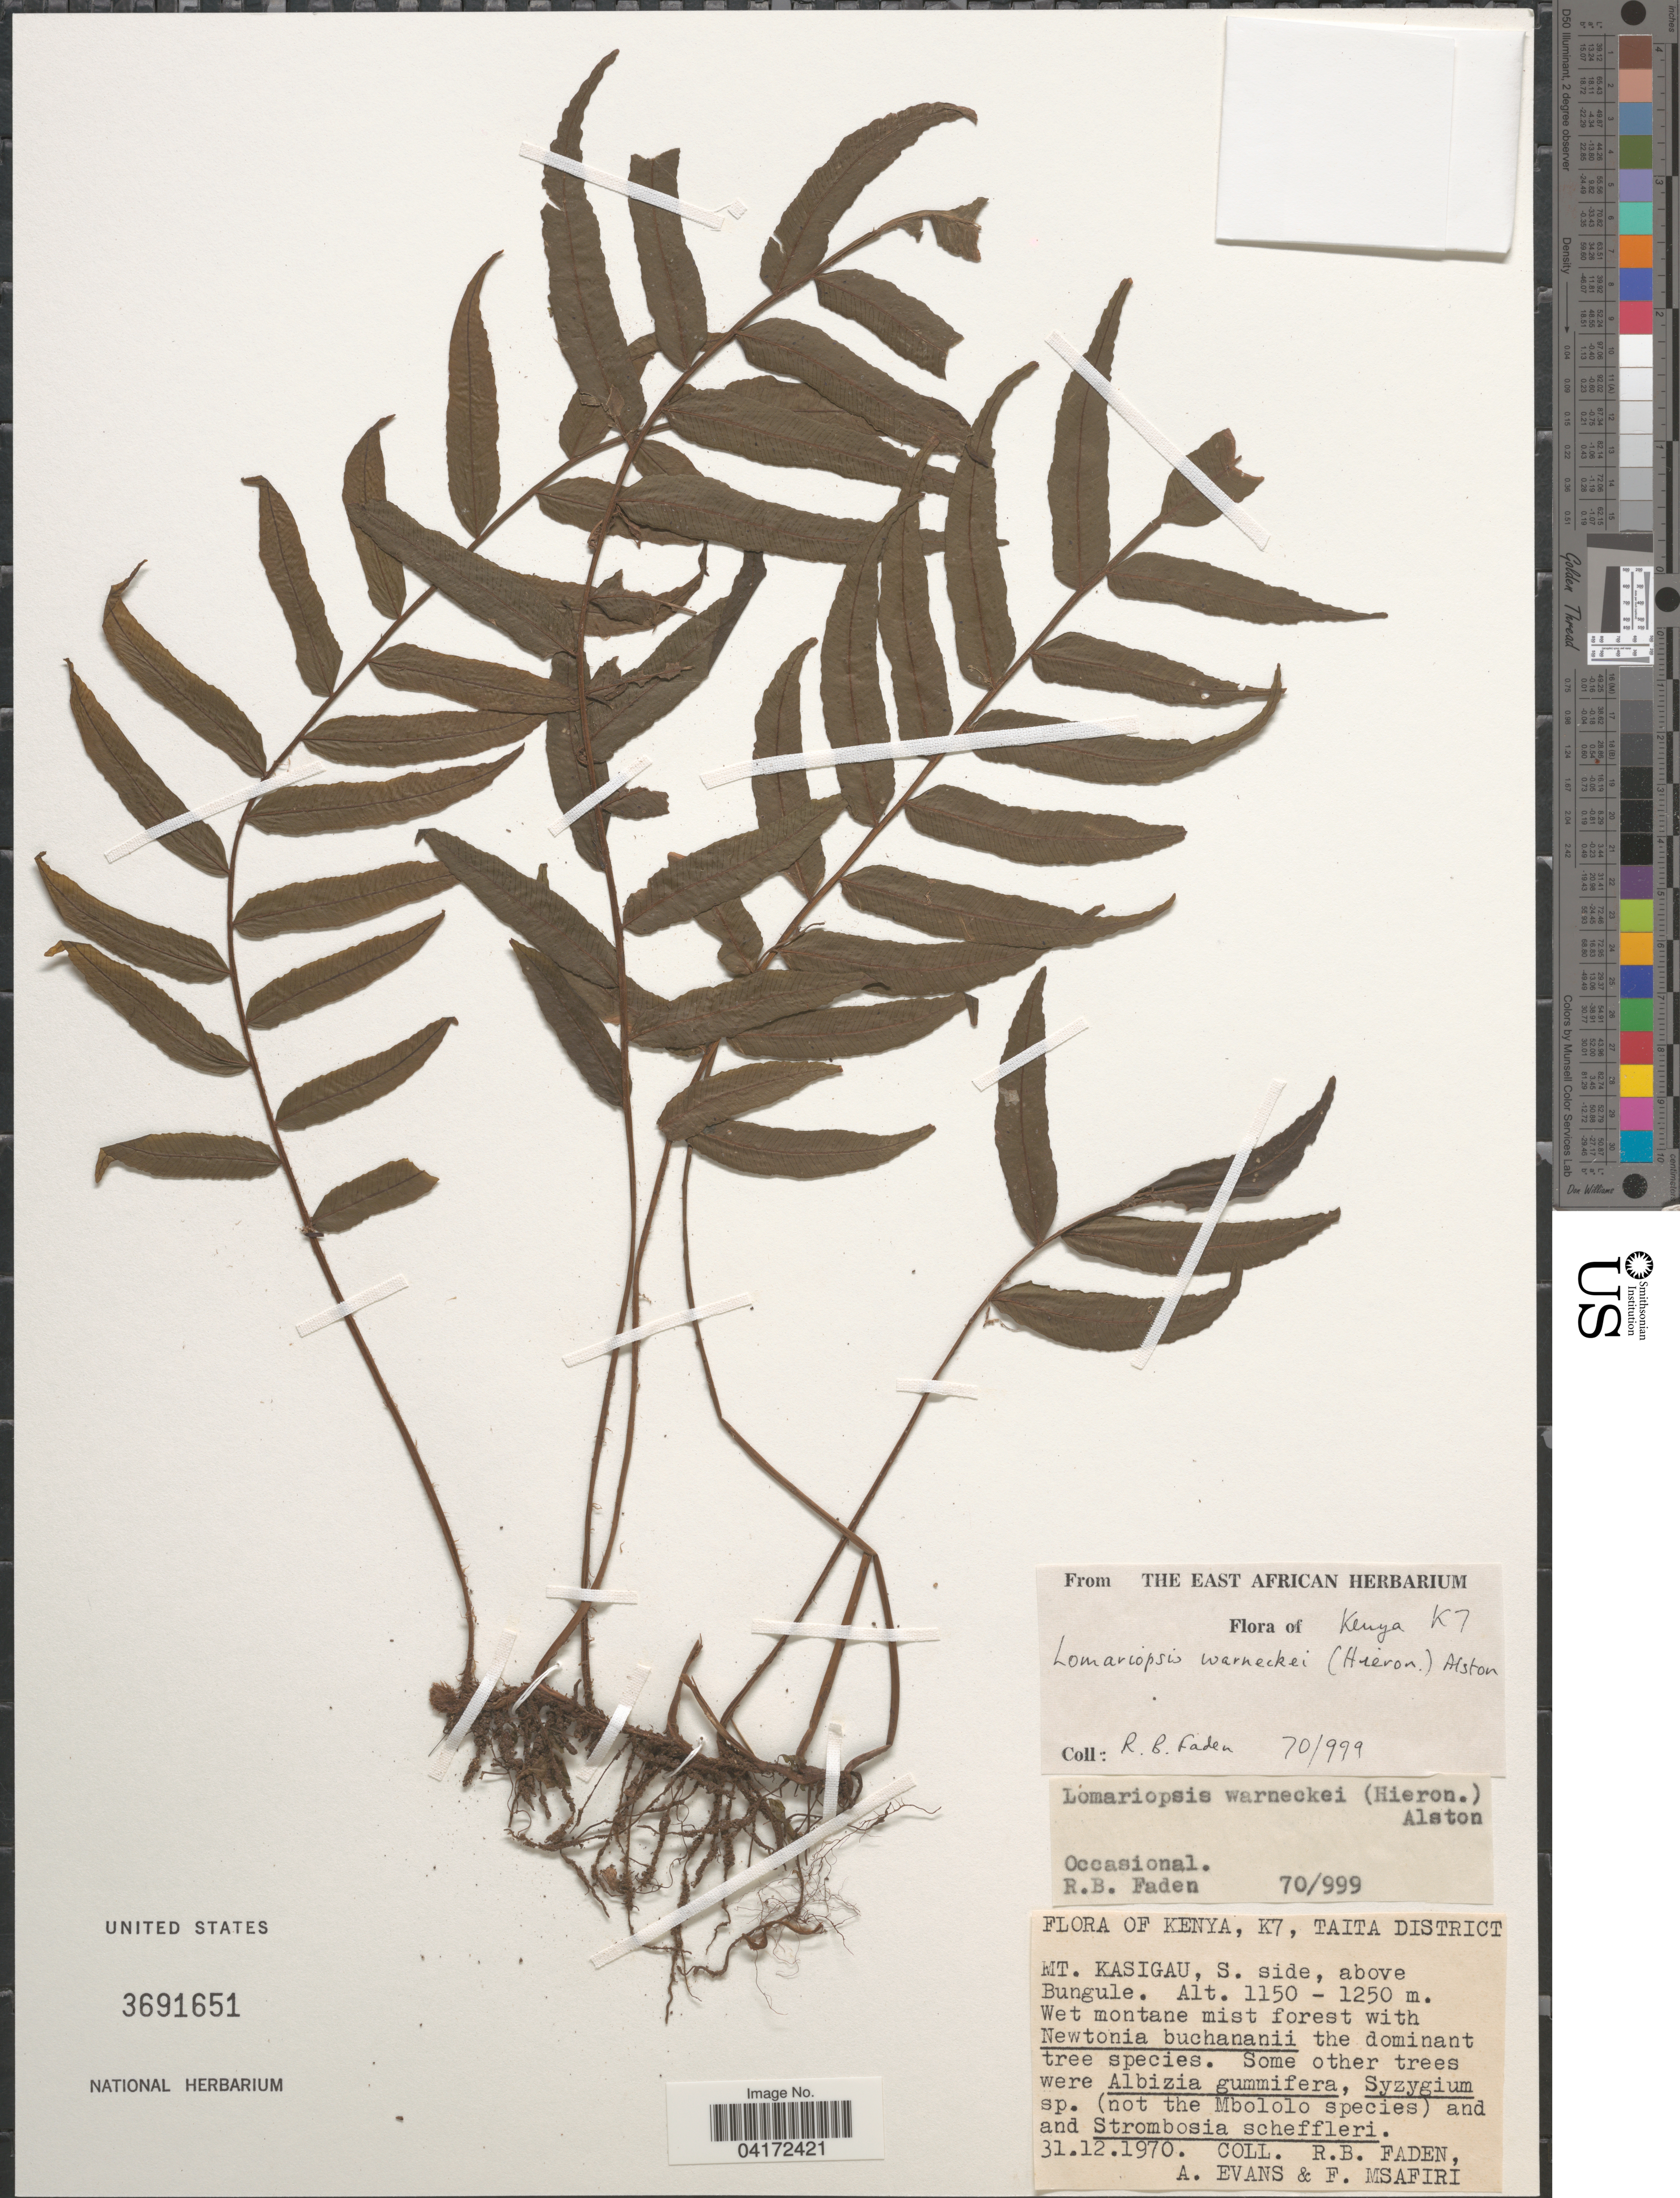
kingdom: Plantae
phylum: Tracheophyta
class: Polypodiopsida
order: Polypodiales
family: Lomariopsidaceae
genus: Lomariopsis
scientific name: Lomariopsis warneckei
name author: (Hieron.) Alston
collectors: R. B. Faden, A. Evans & F. Msafiri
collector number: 70/999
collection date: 1970-12-31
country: Kenya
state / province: Taita Taveta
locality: K7, Taita District. Mt. Kasigau, S. side, above Bungule.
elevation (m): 1150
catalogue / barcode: US 3691651